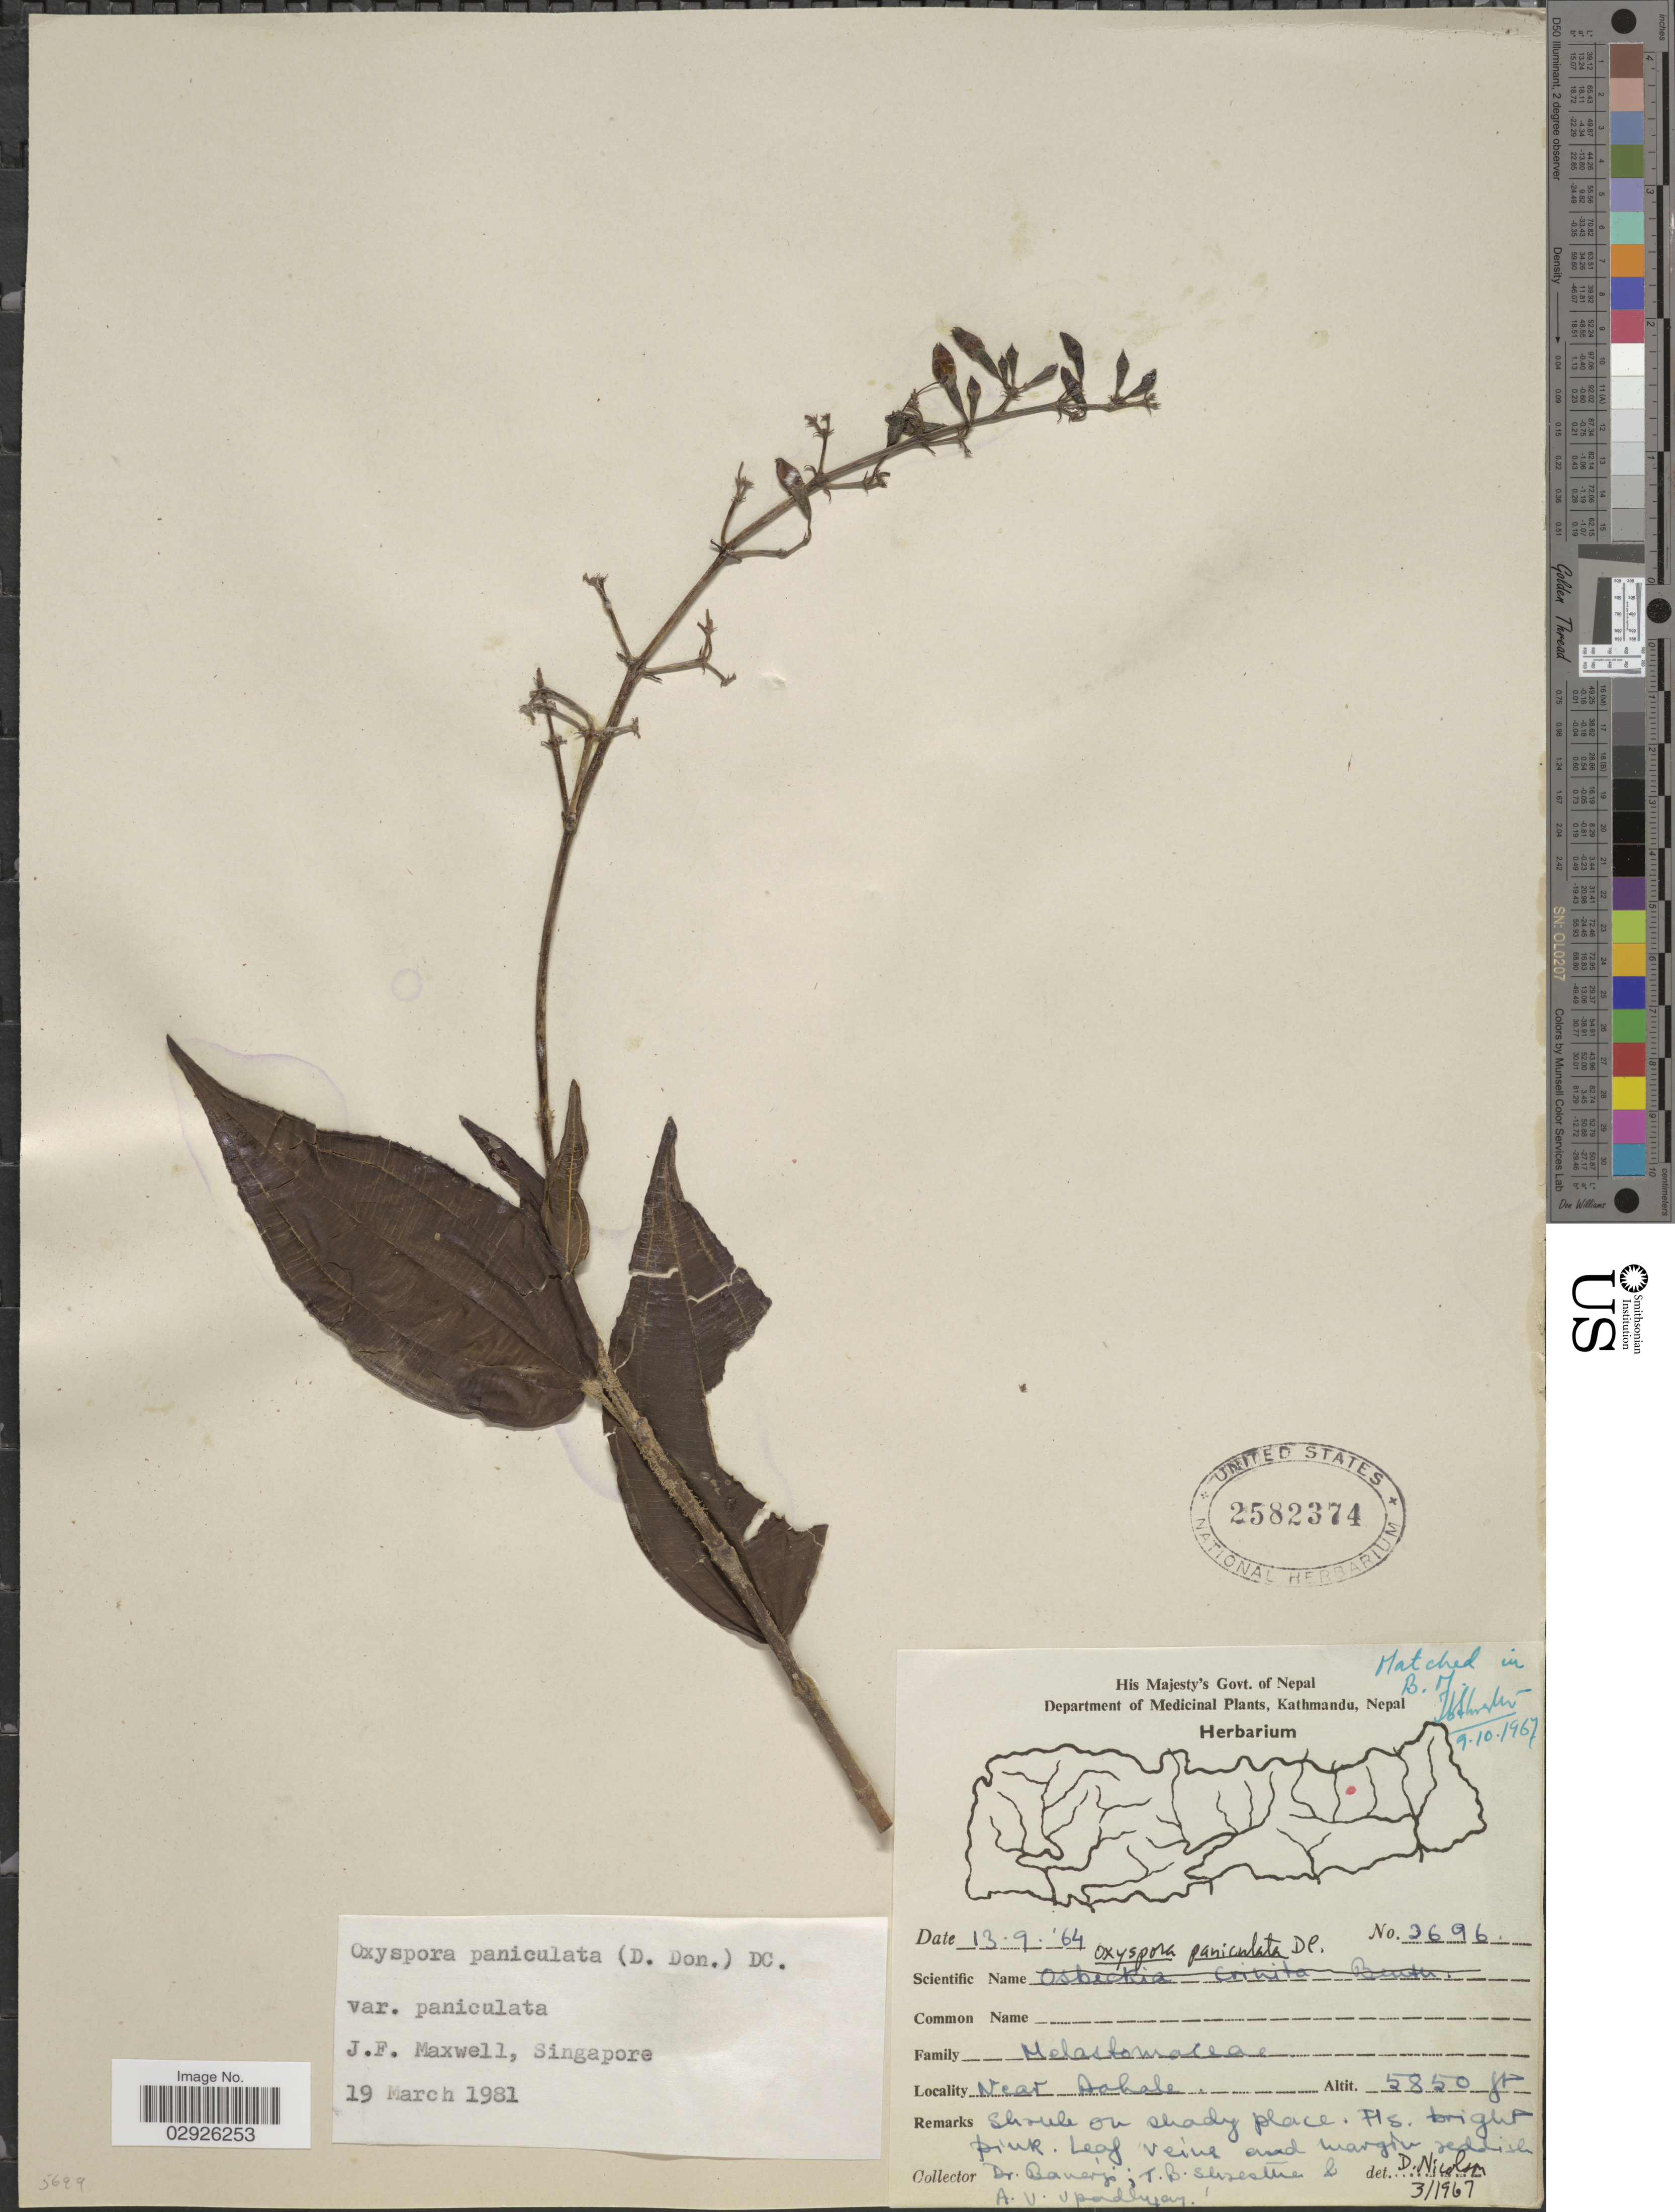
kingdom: Plantae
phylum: Tracheophyta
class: Magnoliopsida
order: Myrtales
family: Melastomataceae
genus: Oxyspora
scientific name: Oxyspora paniculata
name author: (D. Don) DC.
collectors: -. Banerji, T. B. Shrestha & A. V. Upadhyay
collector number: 3696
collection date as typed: Transcribed d/m/y: 13/9/64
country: Nepal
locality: Near Dahale.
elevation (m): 1783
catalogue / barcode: US 2582374